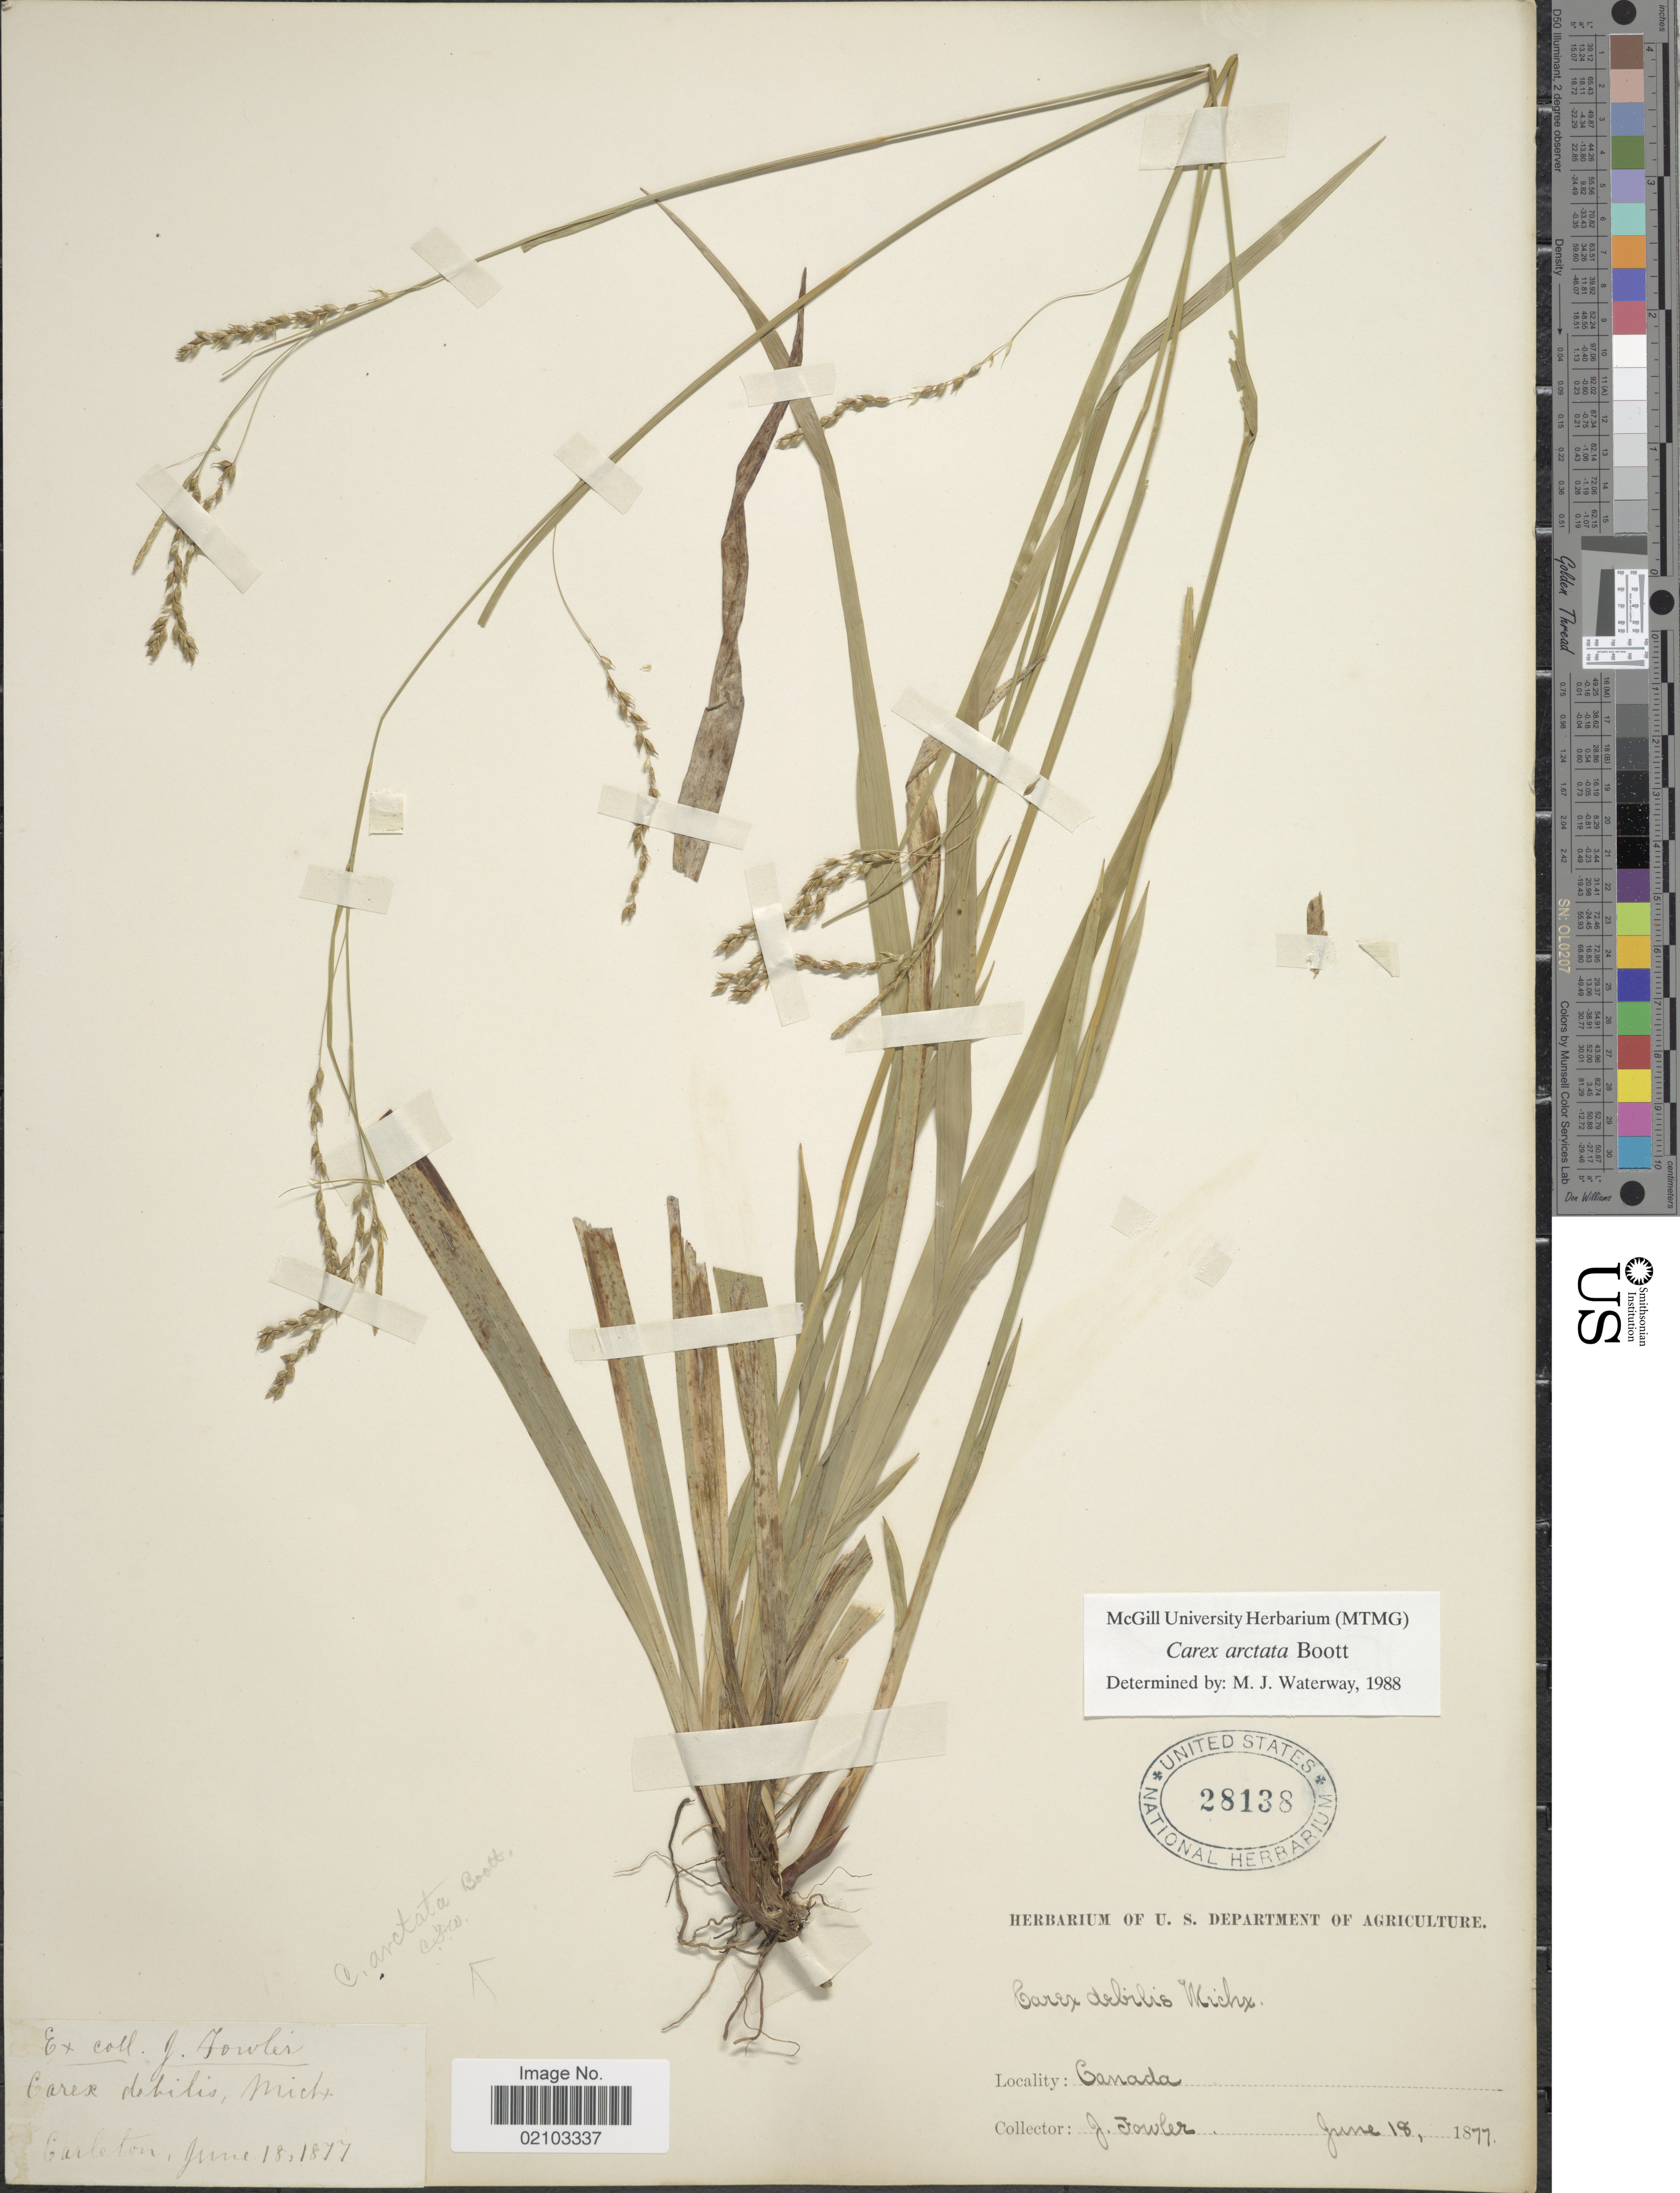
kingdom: Plantae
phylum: Tracheophyta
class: Liliopsida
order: Poales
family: Cyperaceae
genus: Carex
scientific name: Carex arctata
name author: Boott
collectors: J. P. Fowler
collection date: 1877-06-18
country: Canada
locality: Carleton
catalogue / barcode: US 28138